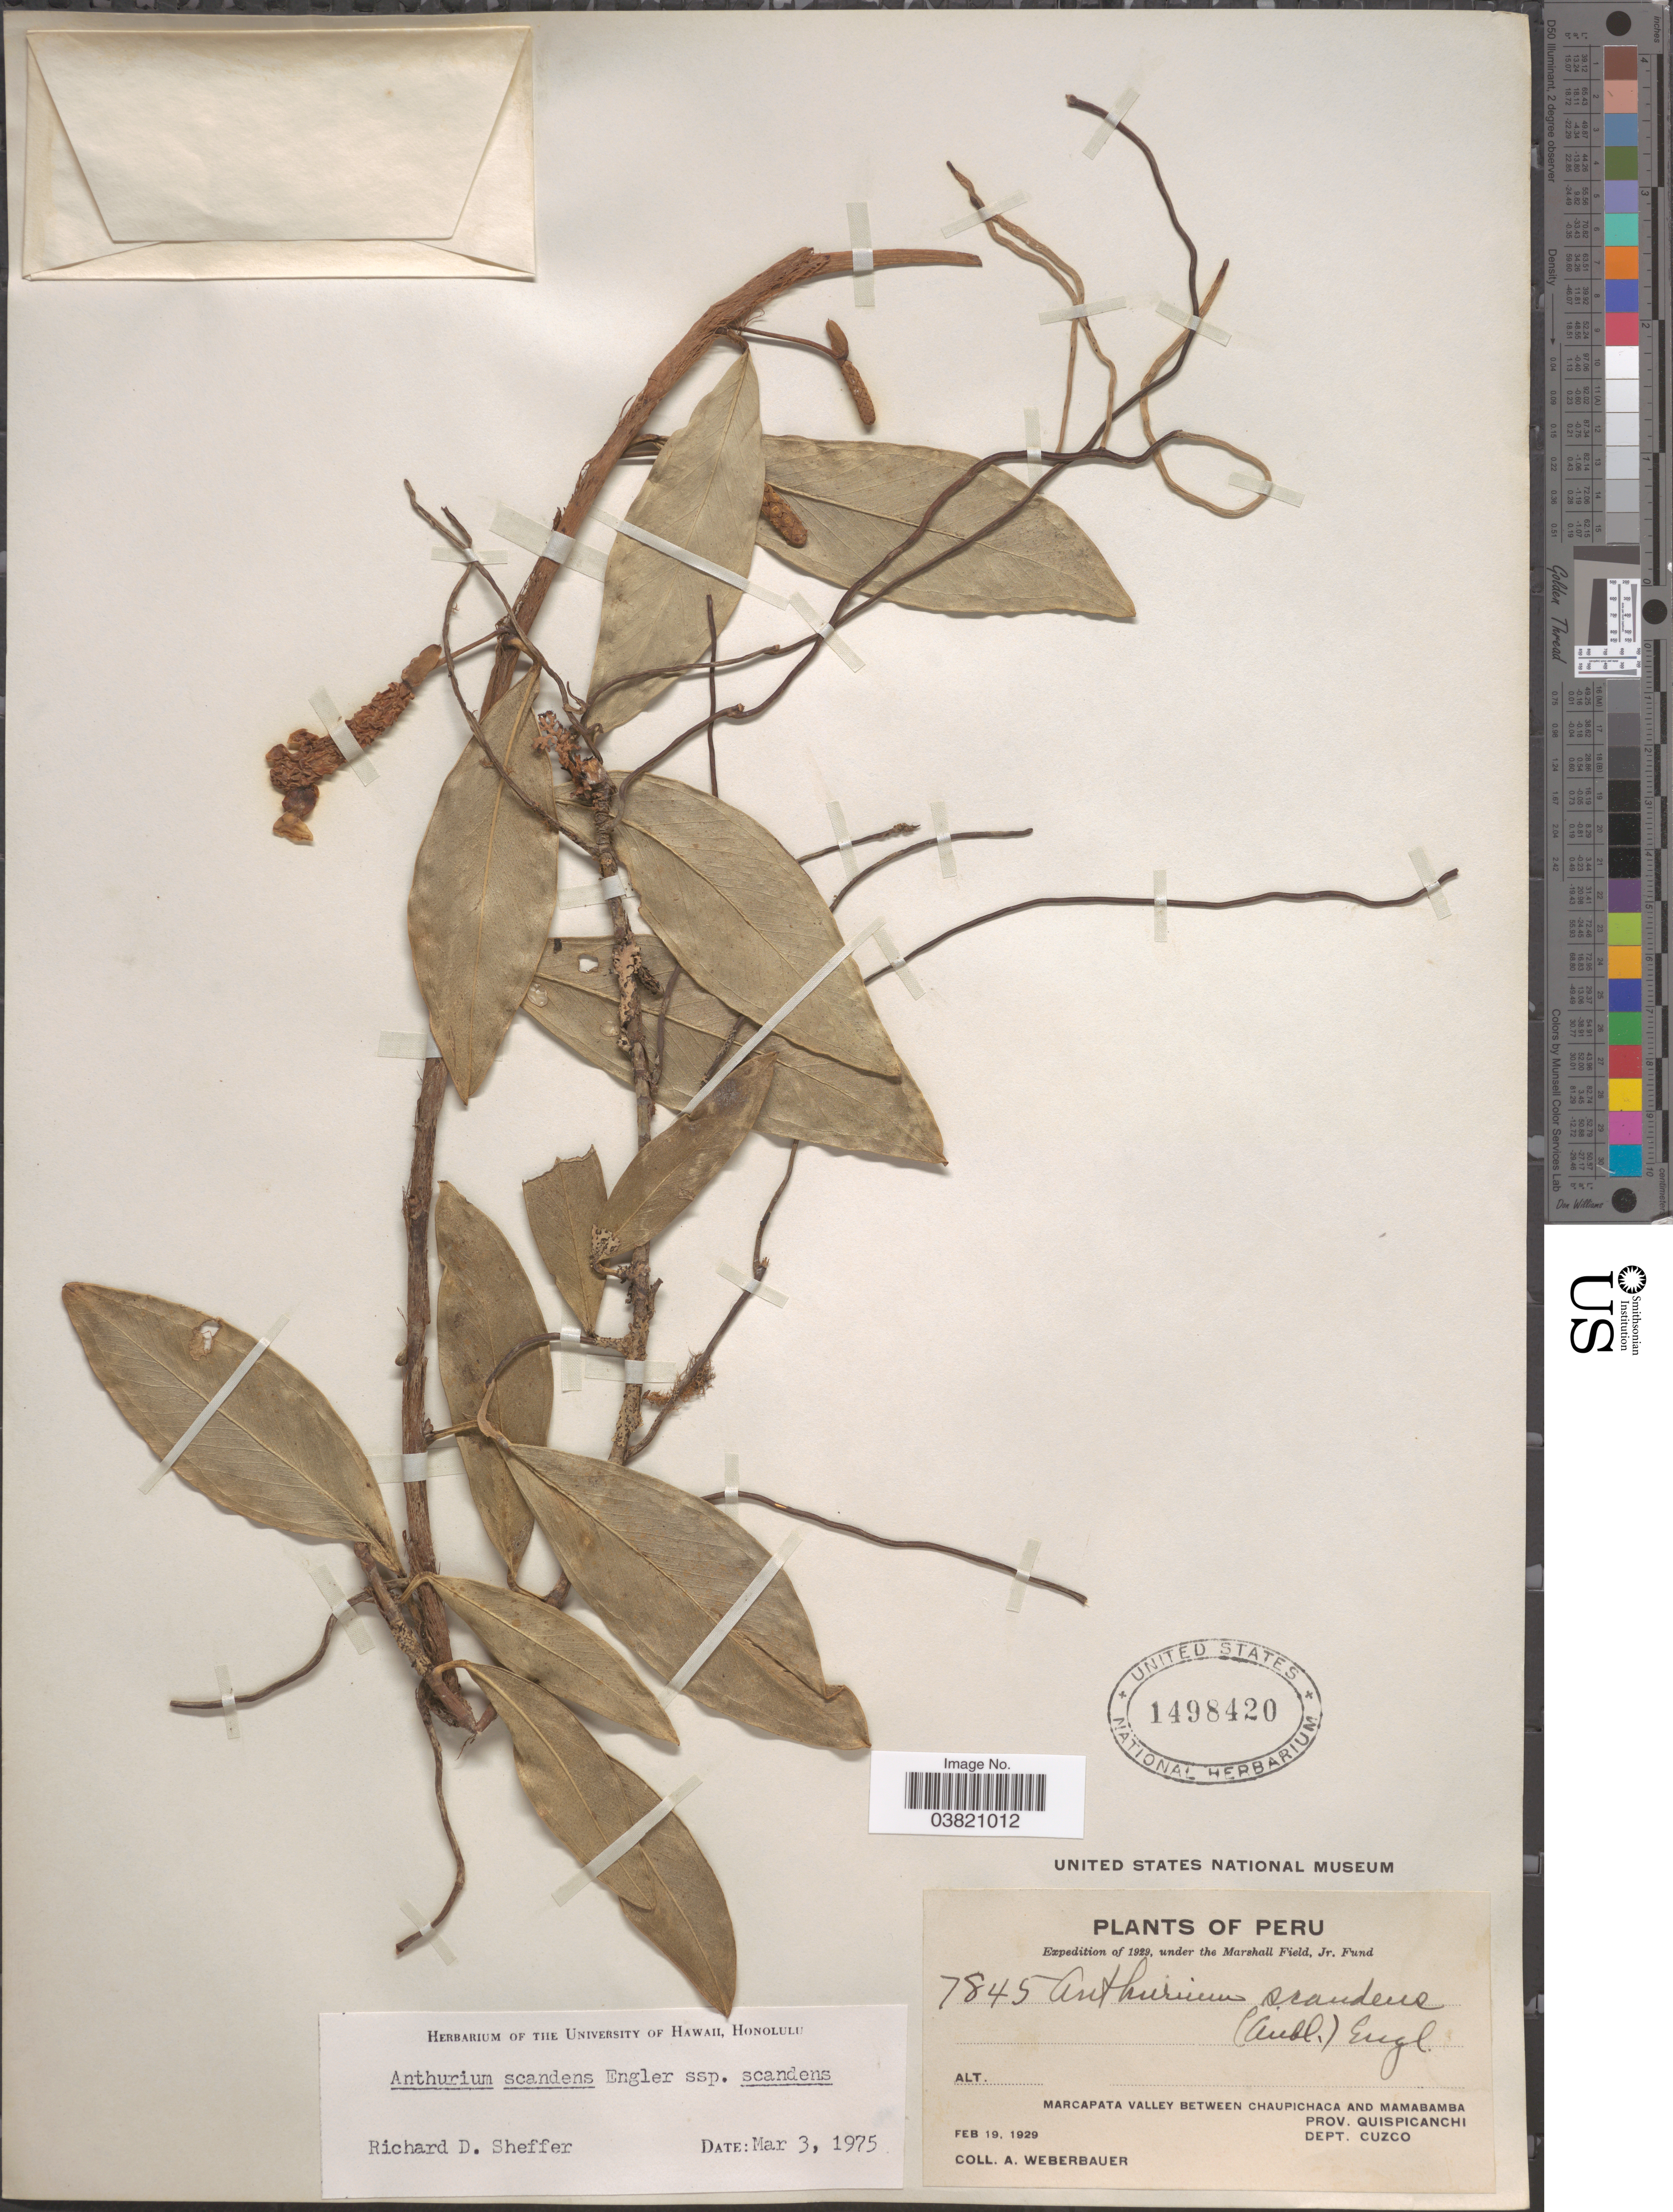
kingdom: Plantae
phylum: Tracheophyta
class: Liliopsida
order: Alismatales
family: Araceae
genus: Anthurium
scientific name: Anthurium scandens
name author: (Aubl.) Engl.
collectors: A. Weberbauer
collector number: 7845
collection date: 1929-02-19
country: Peru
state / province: Cusco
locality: Marcapata Valley between Chaupichaca and Mamabamba. Prov. Quispicanchi. Dept. Cuzco.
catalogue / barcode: US 1498420